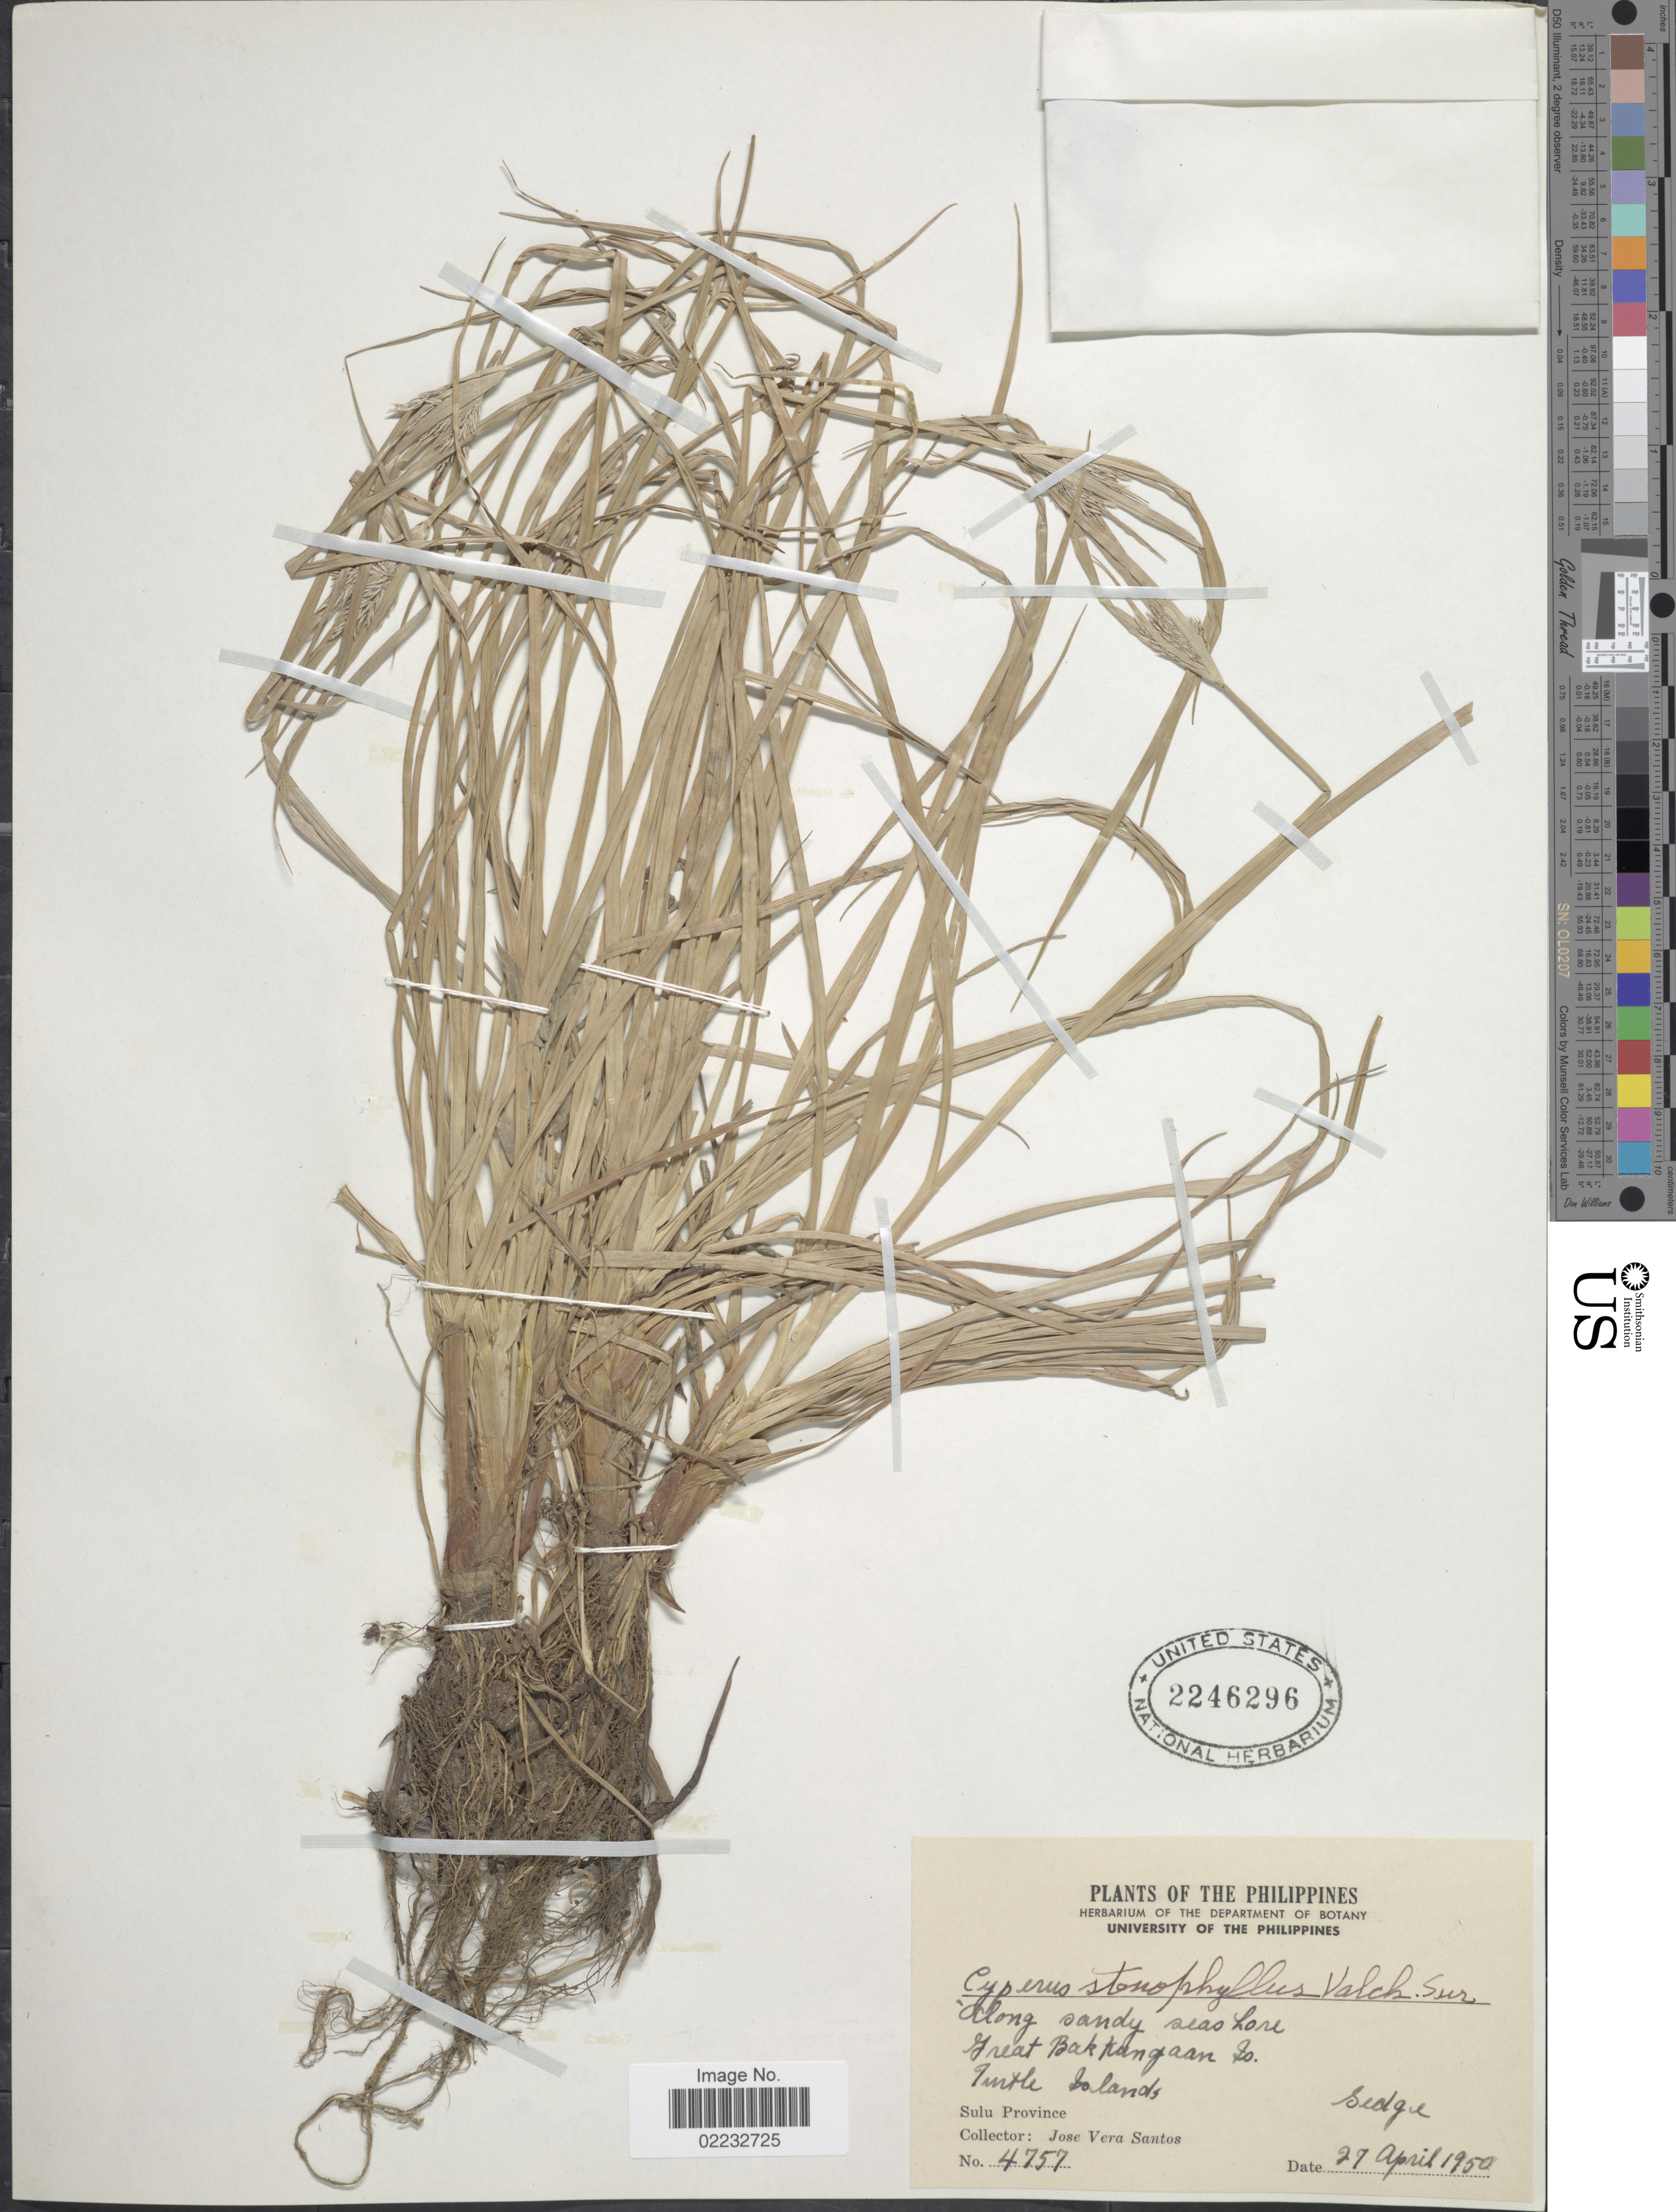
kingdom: Plantae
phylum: Tracheophyta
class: Liliopsida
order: Poales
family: Cyperaceae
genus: Cyperus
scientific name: Cyperus stenophyllus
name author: Valck. Sur.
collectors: J. Santos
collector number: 4757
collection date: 1950-04-27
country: Philippines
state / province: Muslim Mindanao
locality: Great Bakkangaan Is. Turtle Islands. Sulu Province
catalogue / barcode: US 2246296